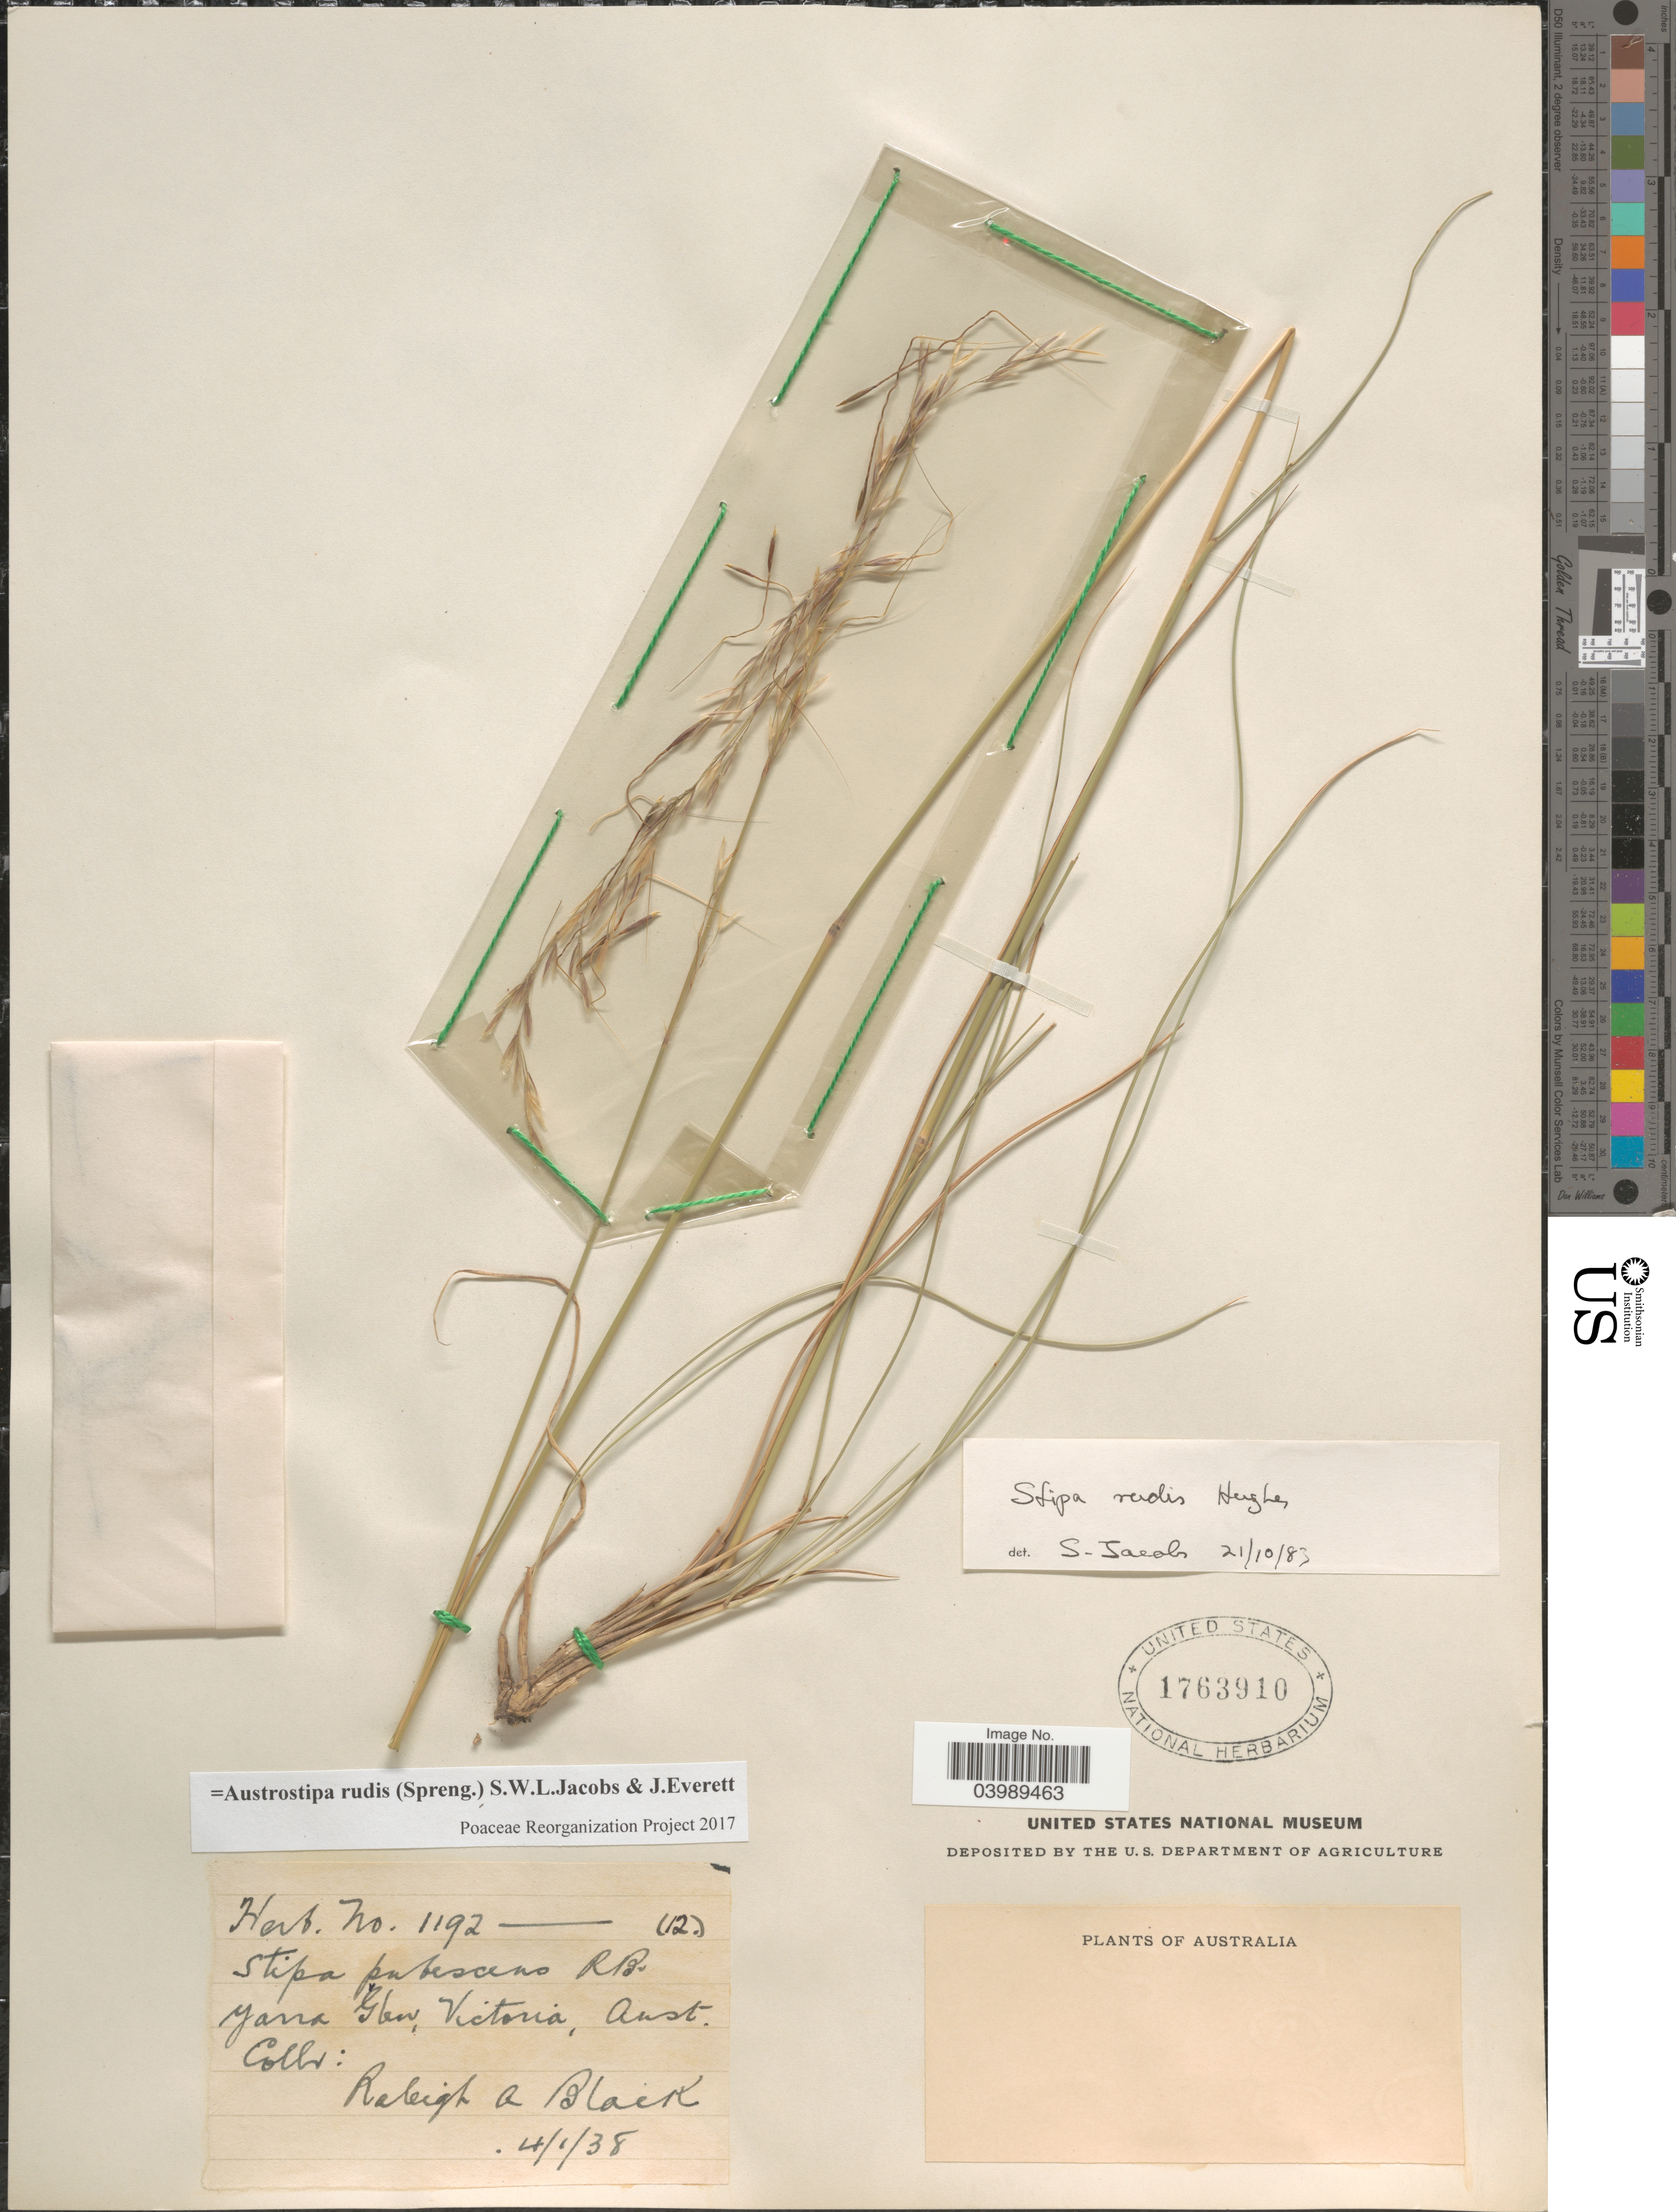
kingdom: Plantae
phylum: Tracheophyta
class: Liliopsida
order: Poales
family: Poaceae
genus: Austrostipa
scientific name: Austrostipa rudis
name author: (Spreng.) S.W.L. Jacobs & J. Everett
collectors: R. A. Black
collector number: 1192/12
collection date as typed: Transcribed d/m/y: 4/1/38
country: Australia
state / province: Victoria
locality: Yarra Glen, Victoria.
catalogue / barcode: US 1763910